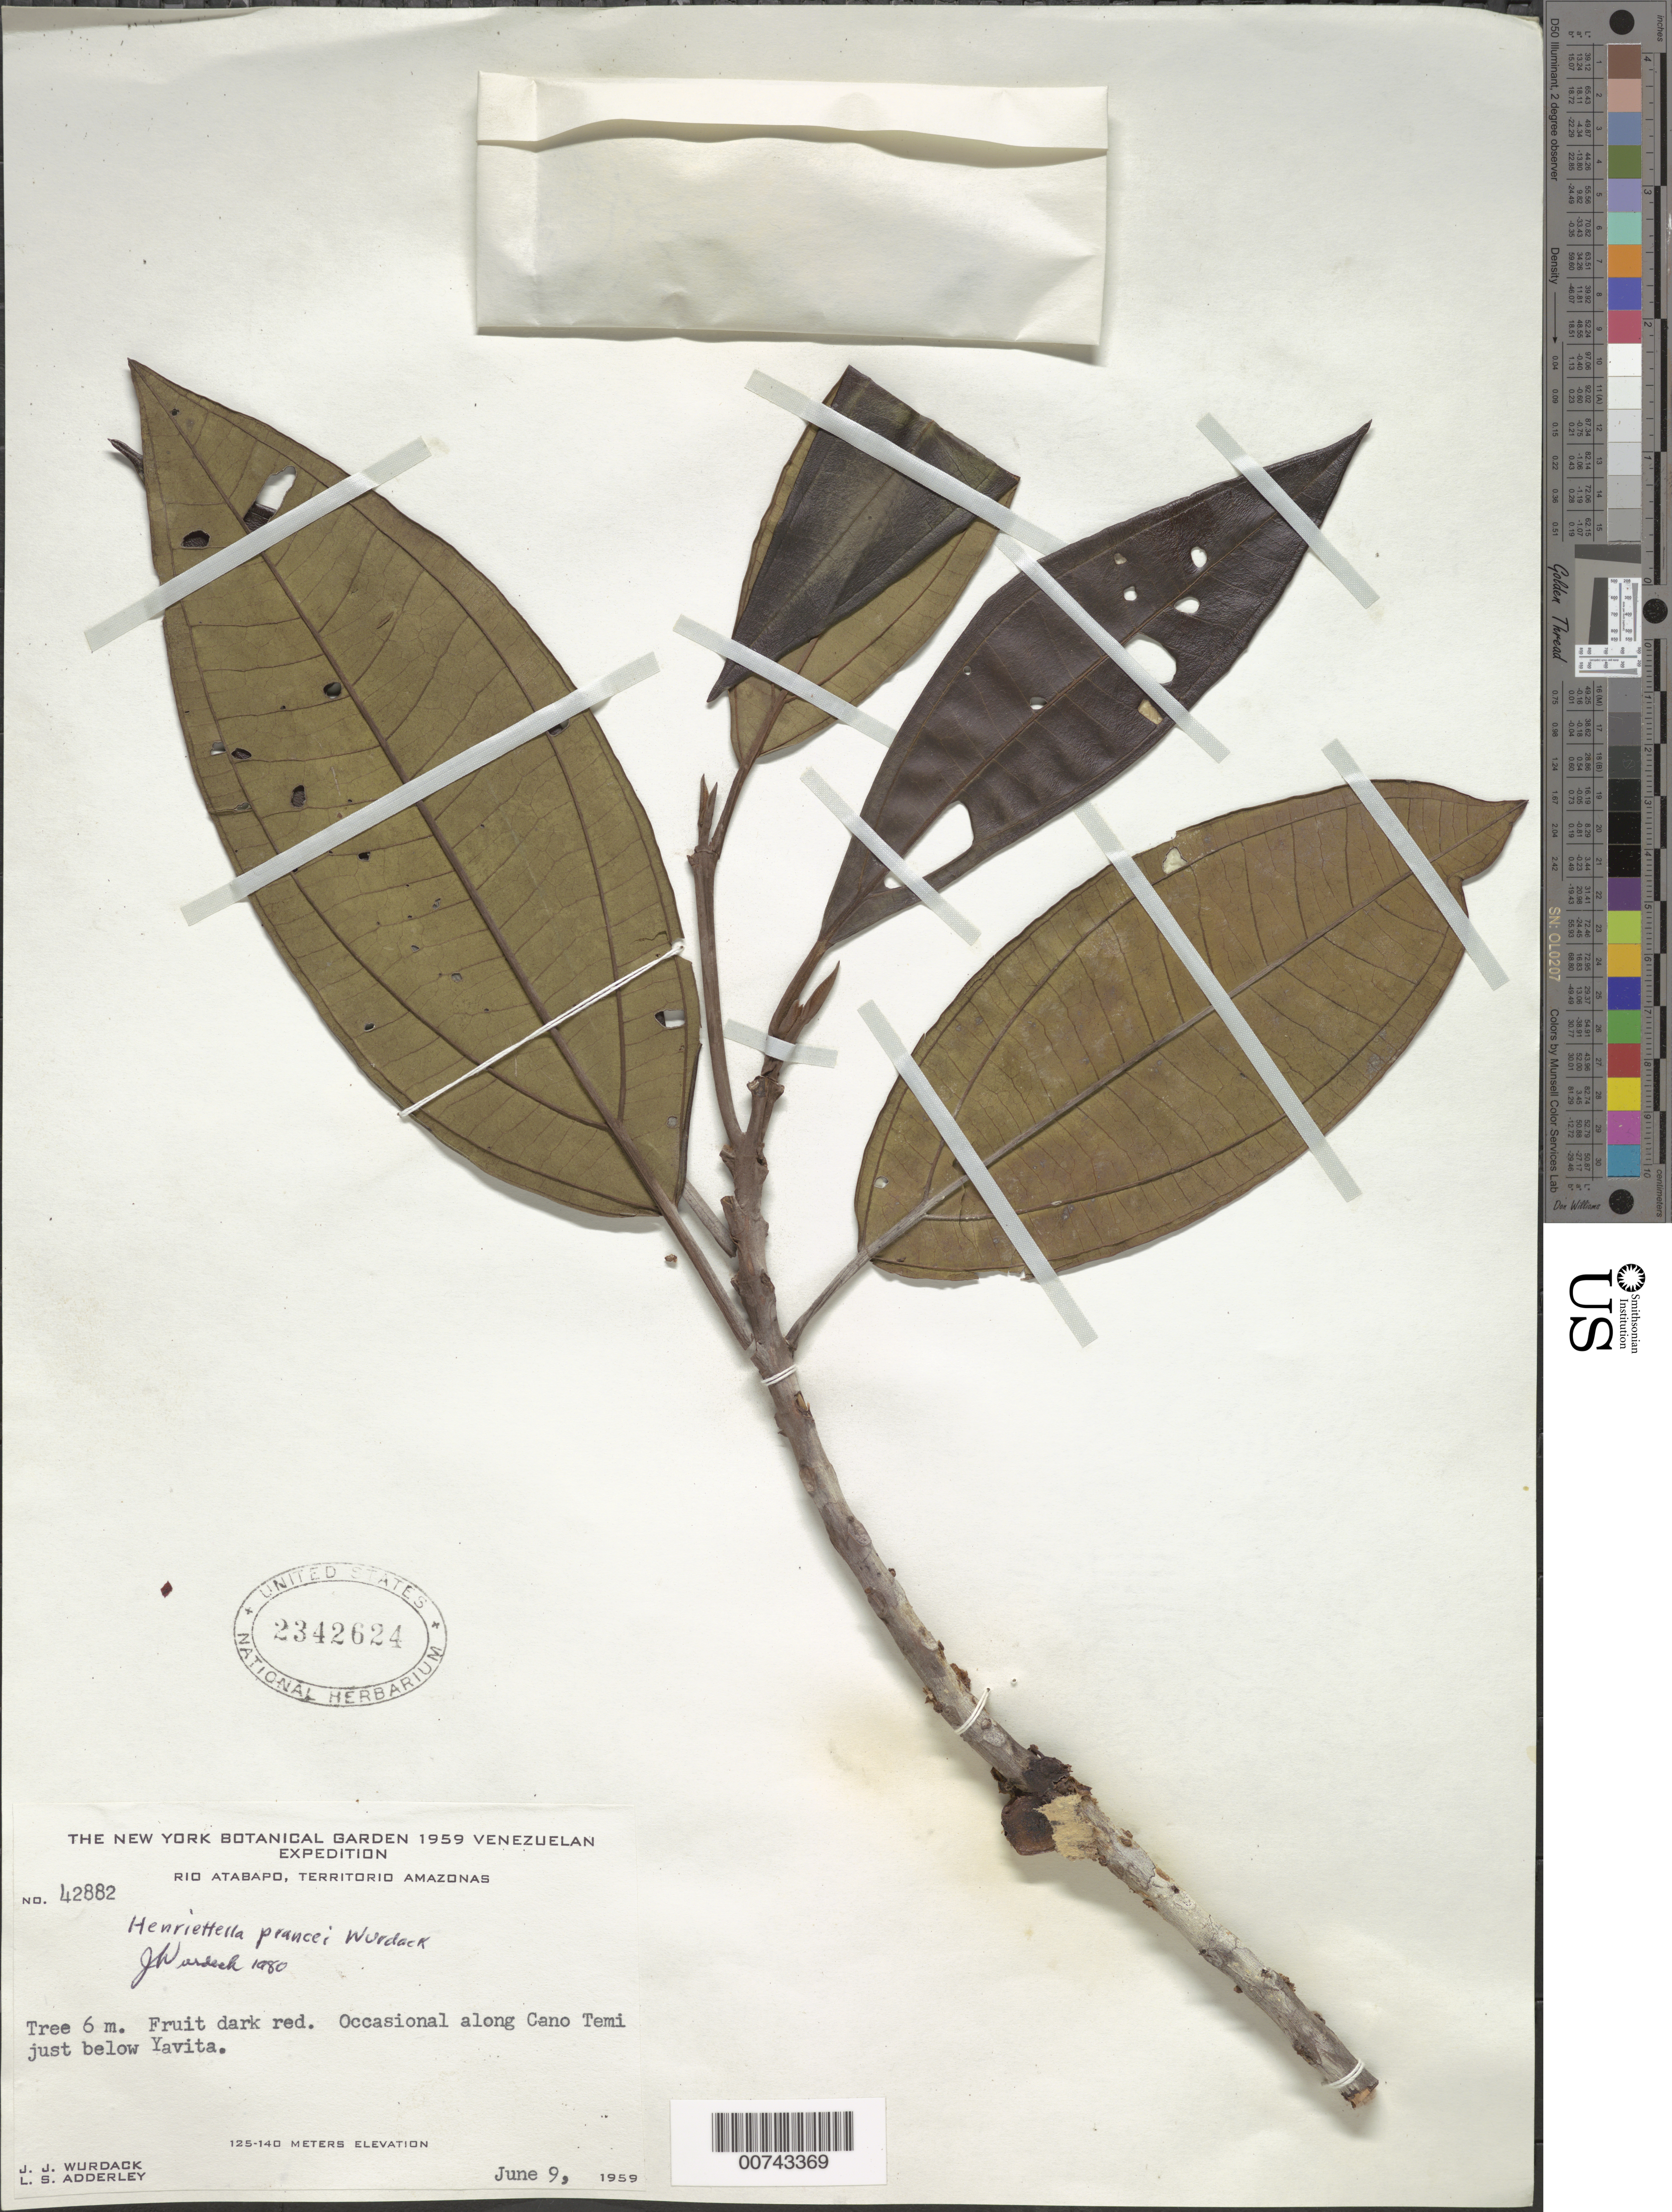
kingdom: Plantae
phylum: Tracheophyta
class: Magnoliopsida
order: Myrtales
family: Melastomataceae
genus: Henriettea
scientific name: Henriettea prancei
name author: (Wurdack) Penneys et al.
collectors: J. J. Wurdack & L. S. Adderley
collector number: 42882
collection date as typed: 9-Jun-59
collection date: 1959-06-09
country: Venezuela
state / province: Amazonas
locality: Caño Temi, just below Yavita, Río Atabapo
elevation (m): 125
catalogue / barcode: US 2342624